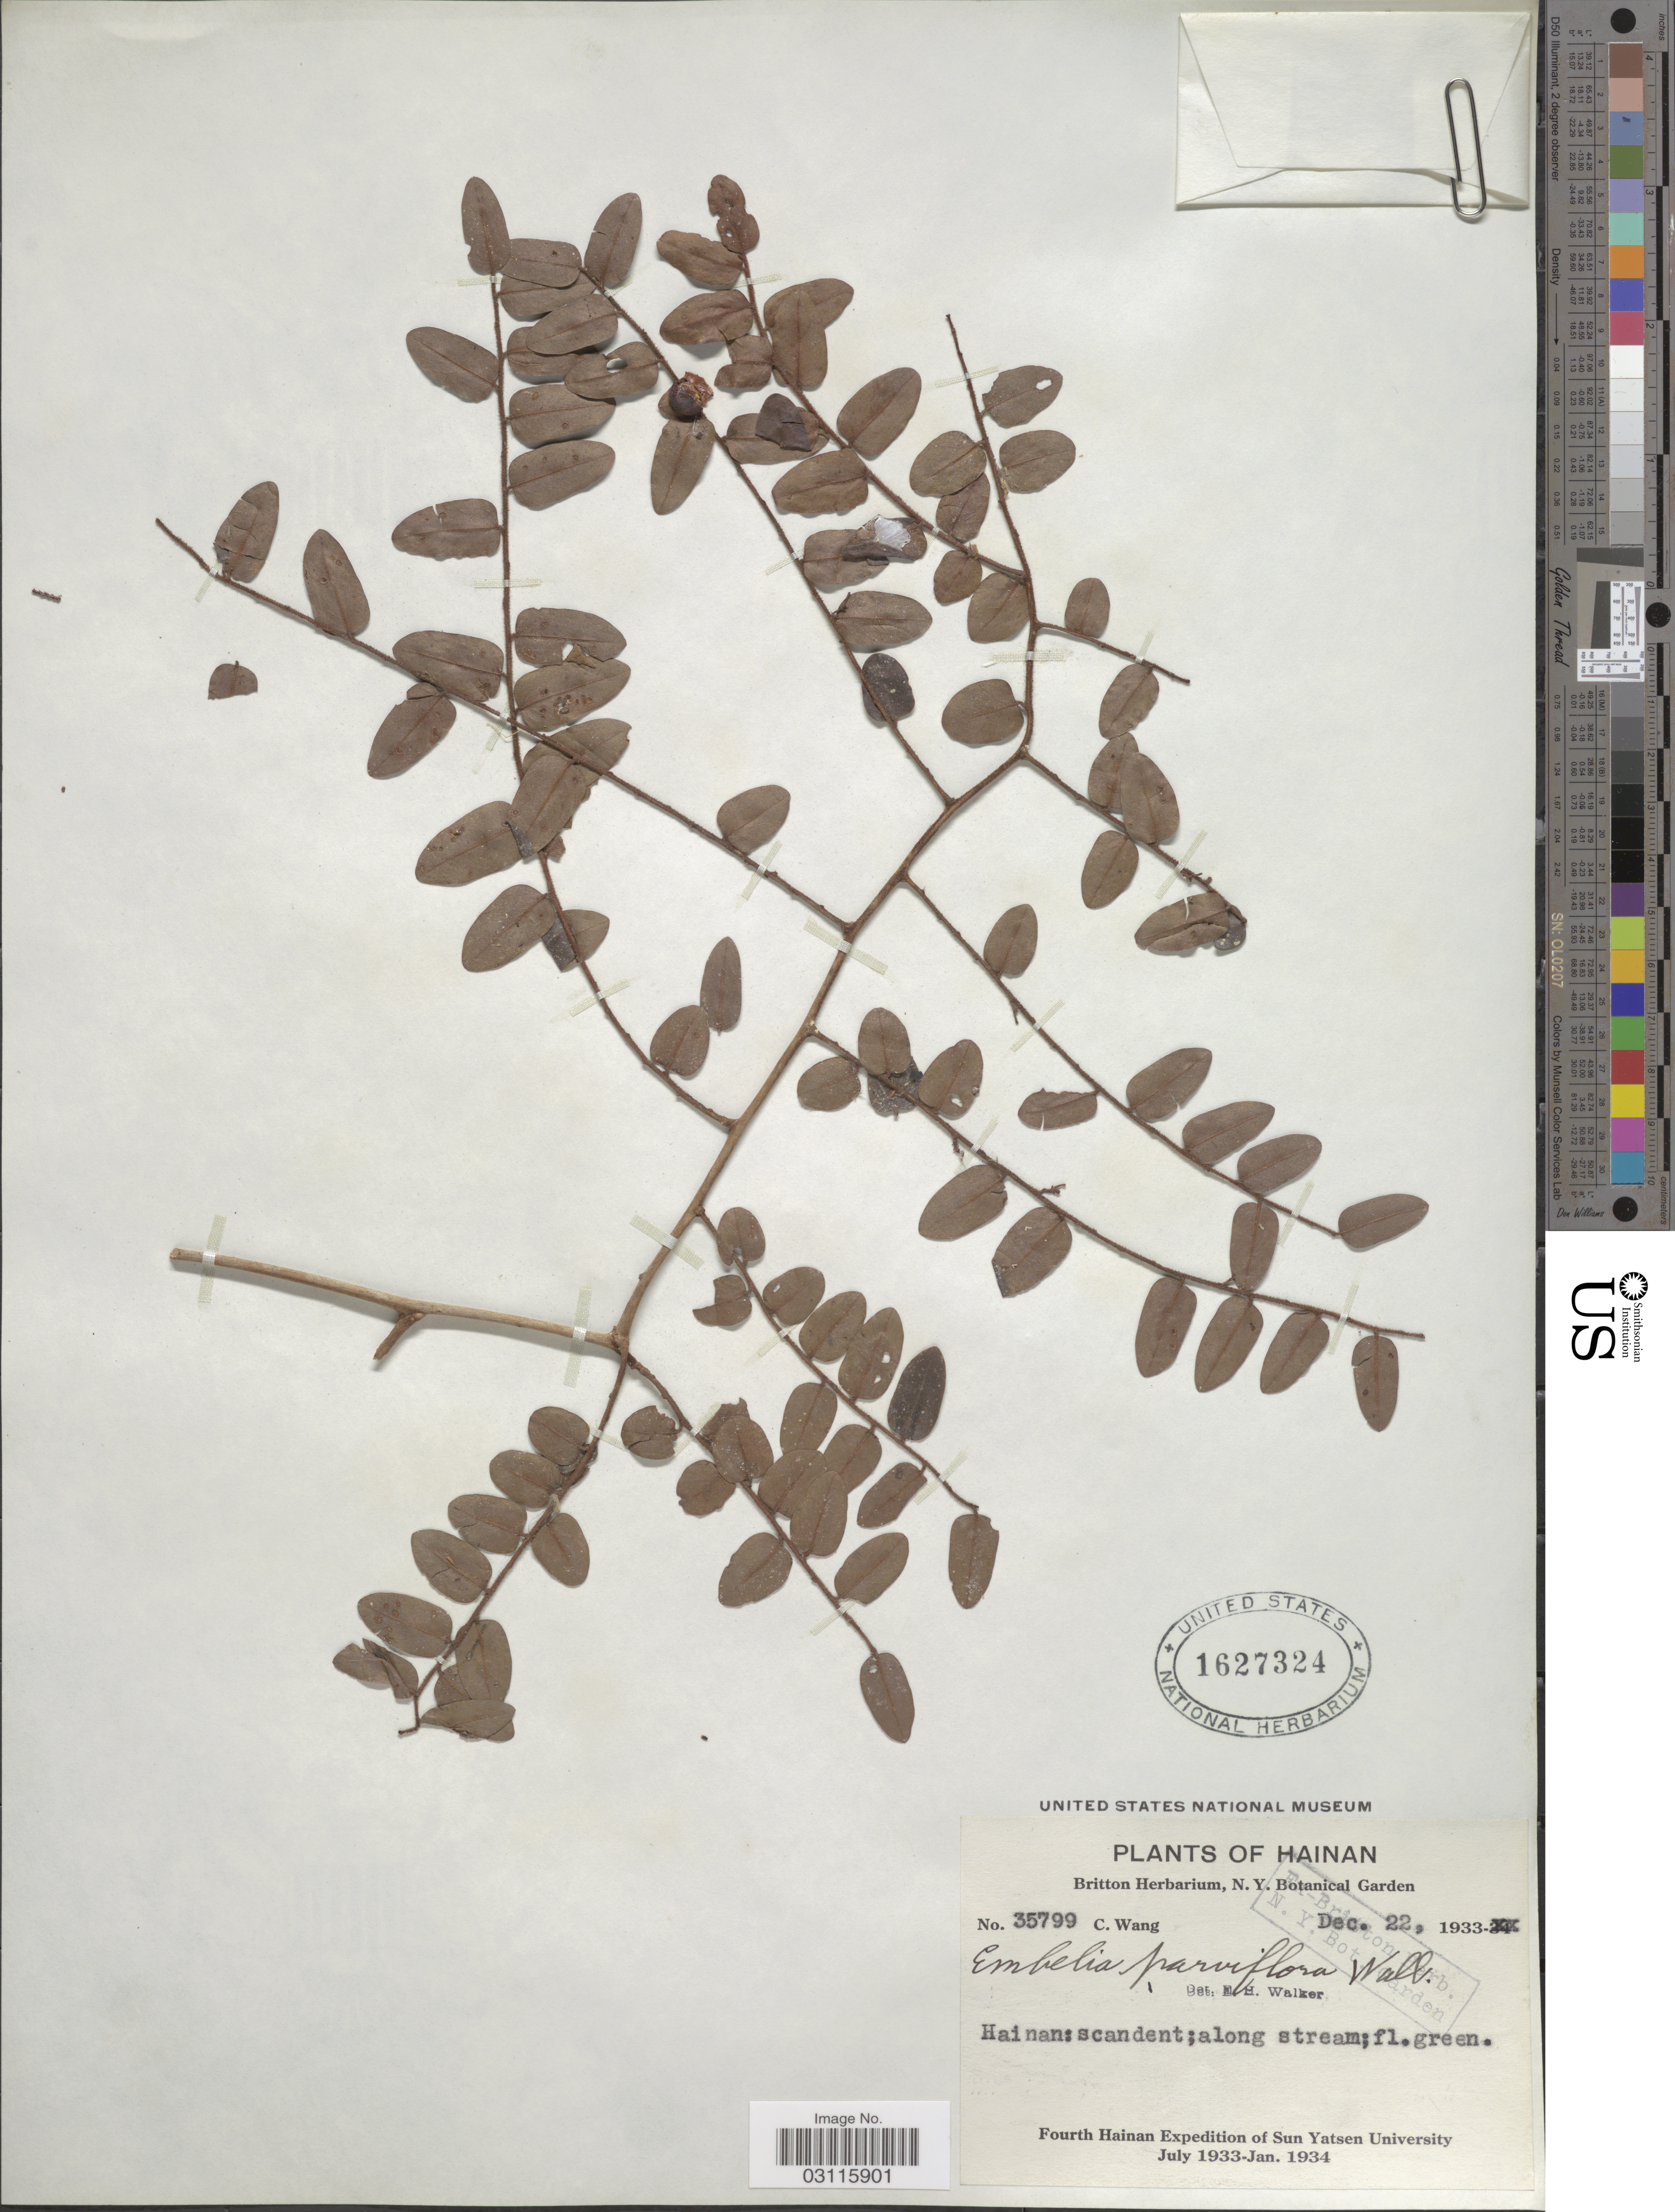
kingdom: Plantae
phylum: Tracheophyta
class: Magnoliopsida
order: Ericales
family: Primulaceae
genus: Embelia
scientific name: Embelia parviflora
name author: Wall. ex A. DC.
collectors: C. Wang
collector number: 35799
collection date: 1933-12-22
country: China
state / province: Hainan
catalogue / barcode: US 1627324